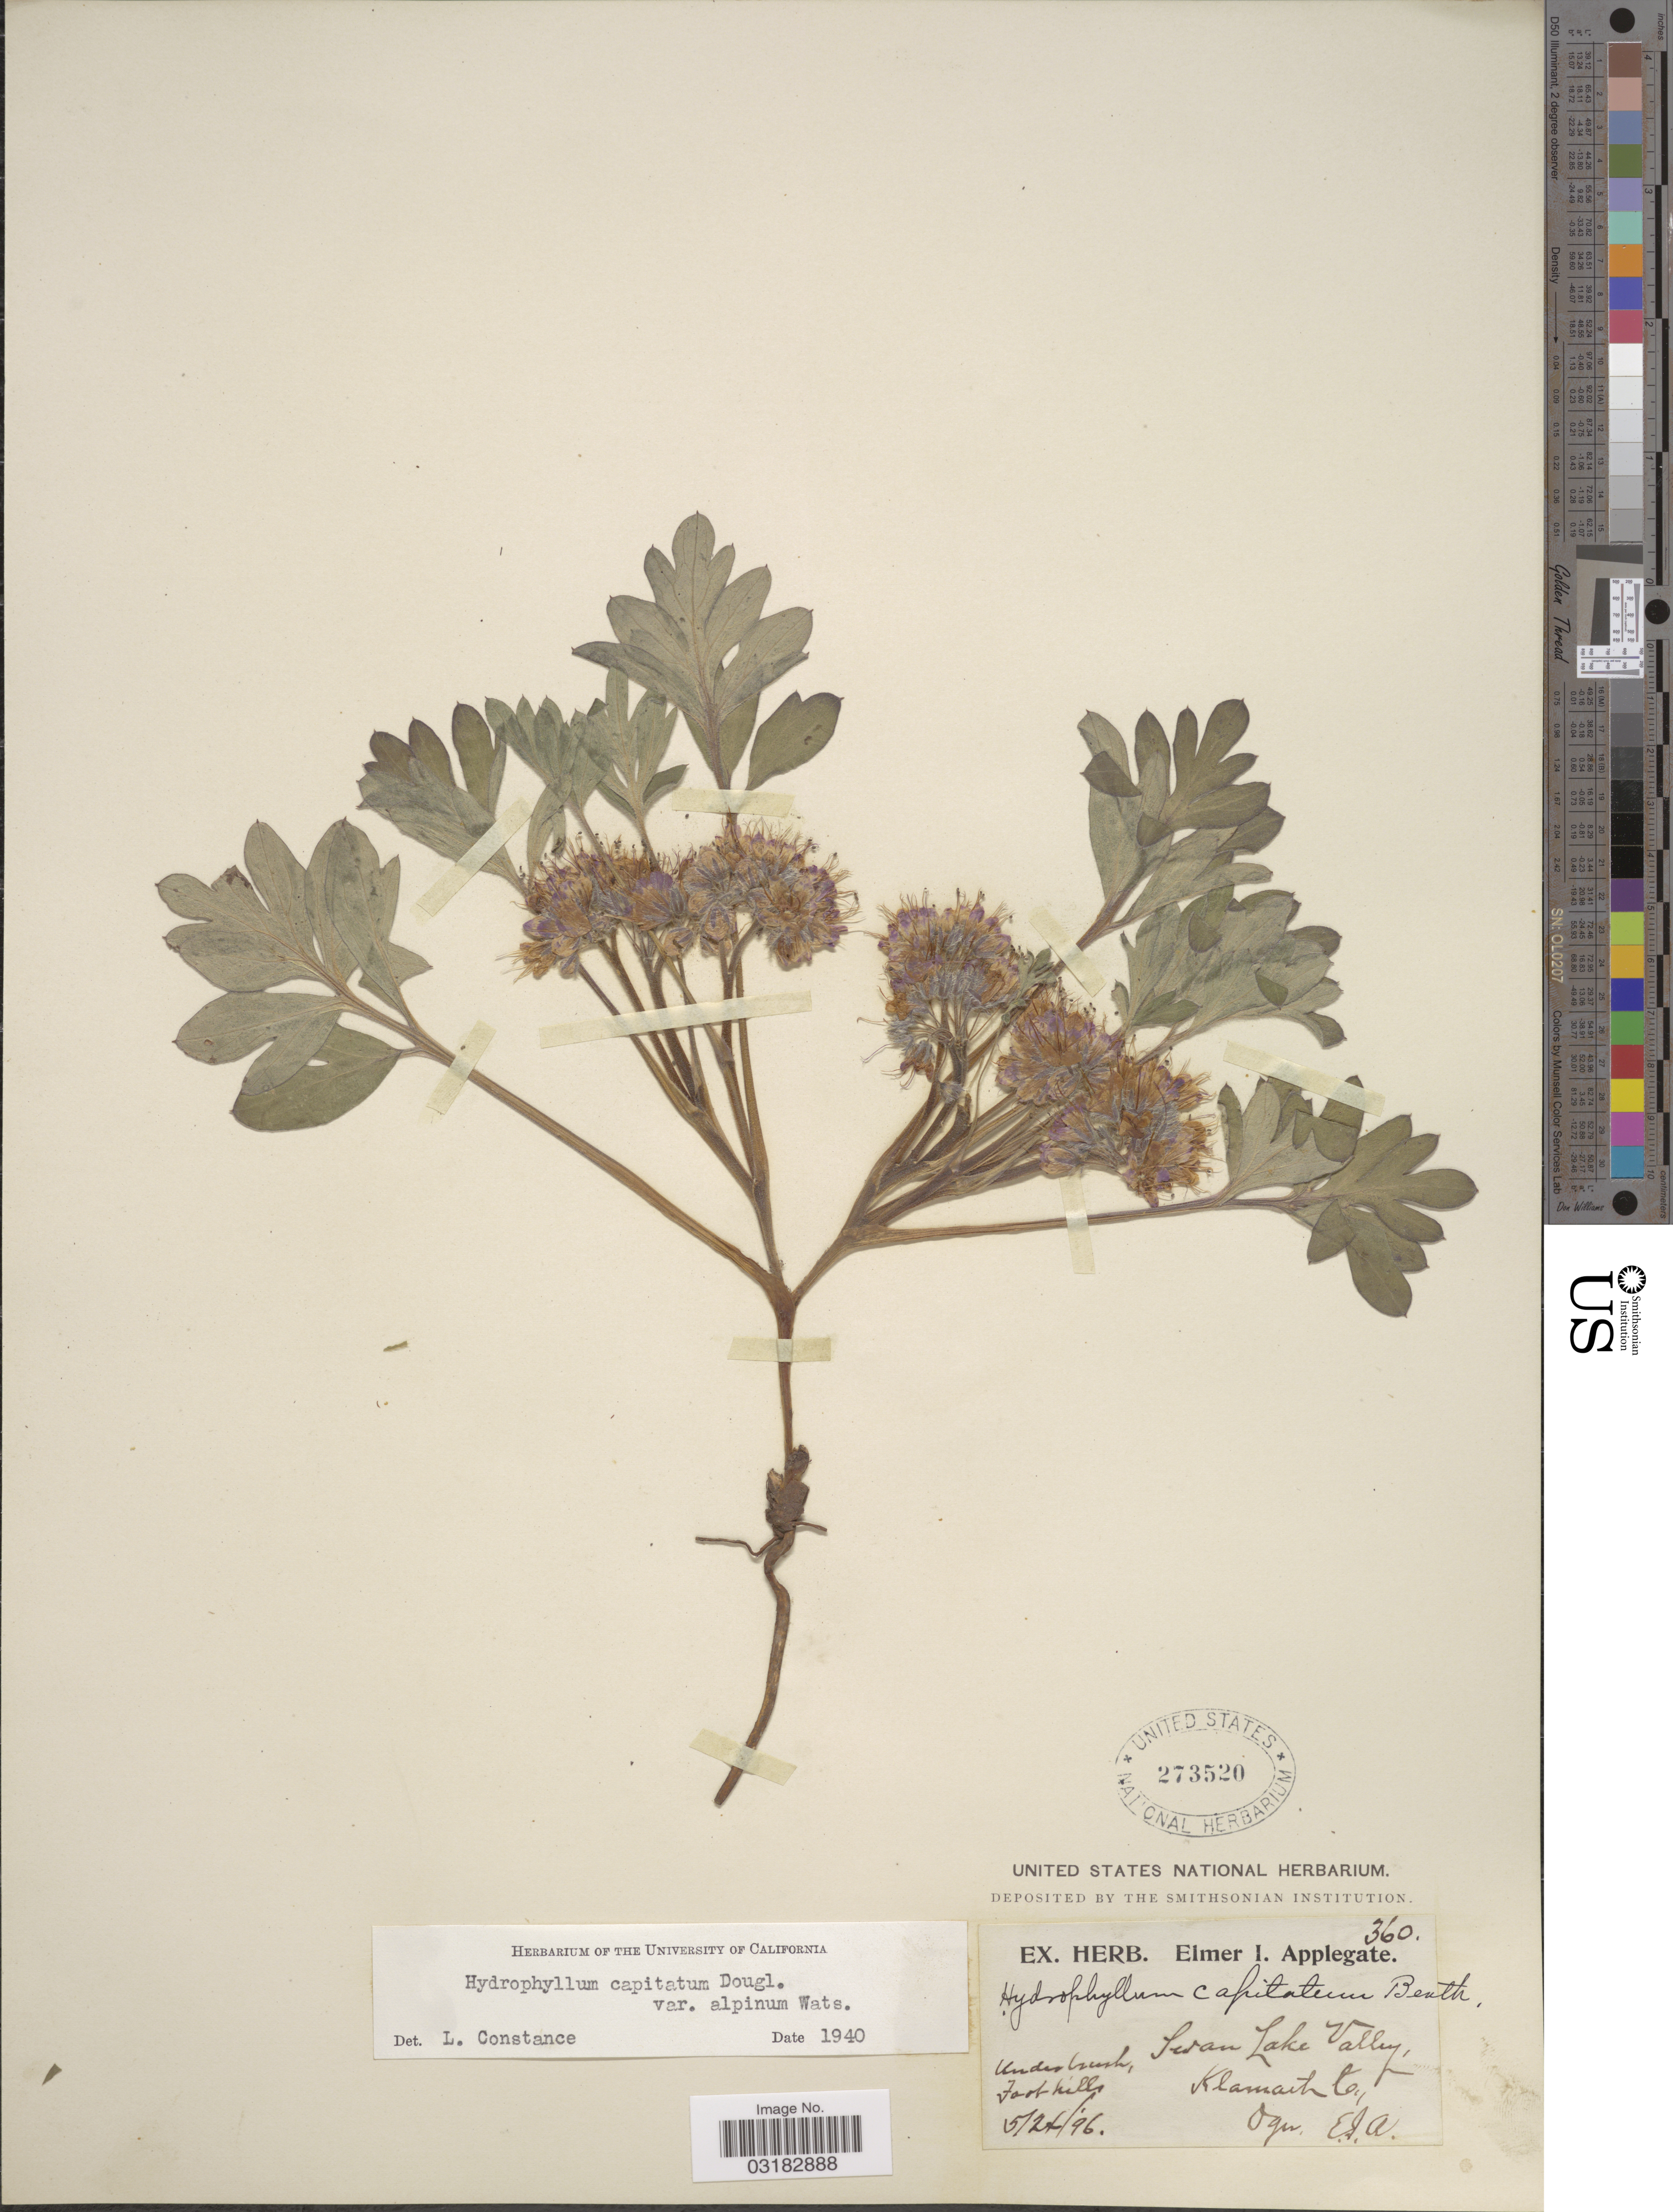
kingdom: Plantae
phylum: Tracheophyta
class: Magnoliopsida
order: Boraginales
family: Hydrophyllaceae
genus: Hydrophyllum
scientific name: Hydrophyllum capitatum var. alpinum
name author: S. Watson in C. King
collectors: E. I. Applegate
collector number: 360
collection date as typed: Transcribed d/m/y: 24/5/96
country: United States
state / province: Oregon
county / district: Klamath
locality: Swan Lake Valley, Klamath Co.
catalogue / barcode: US 273520